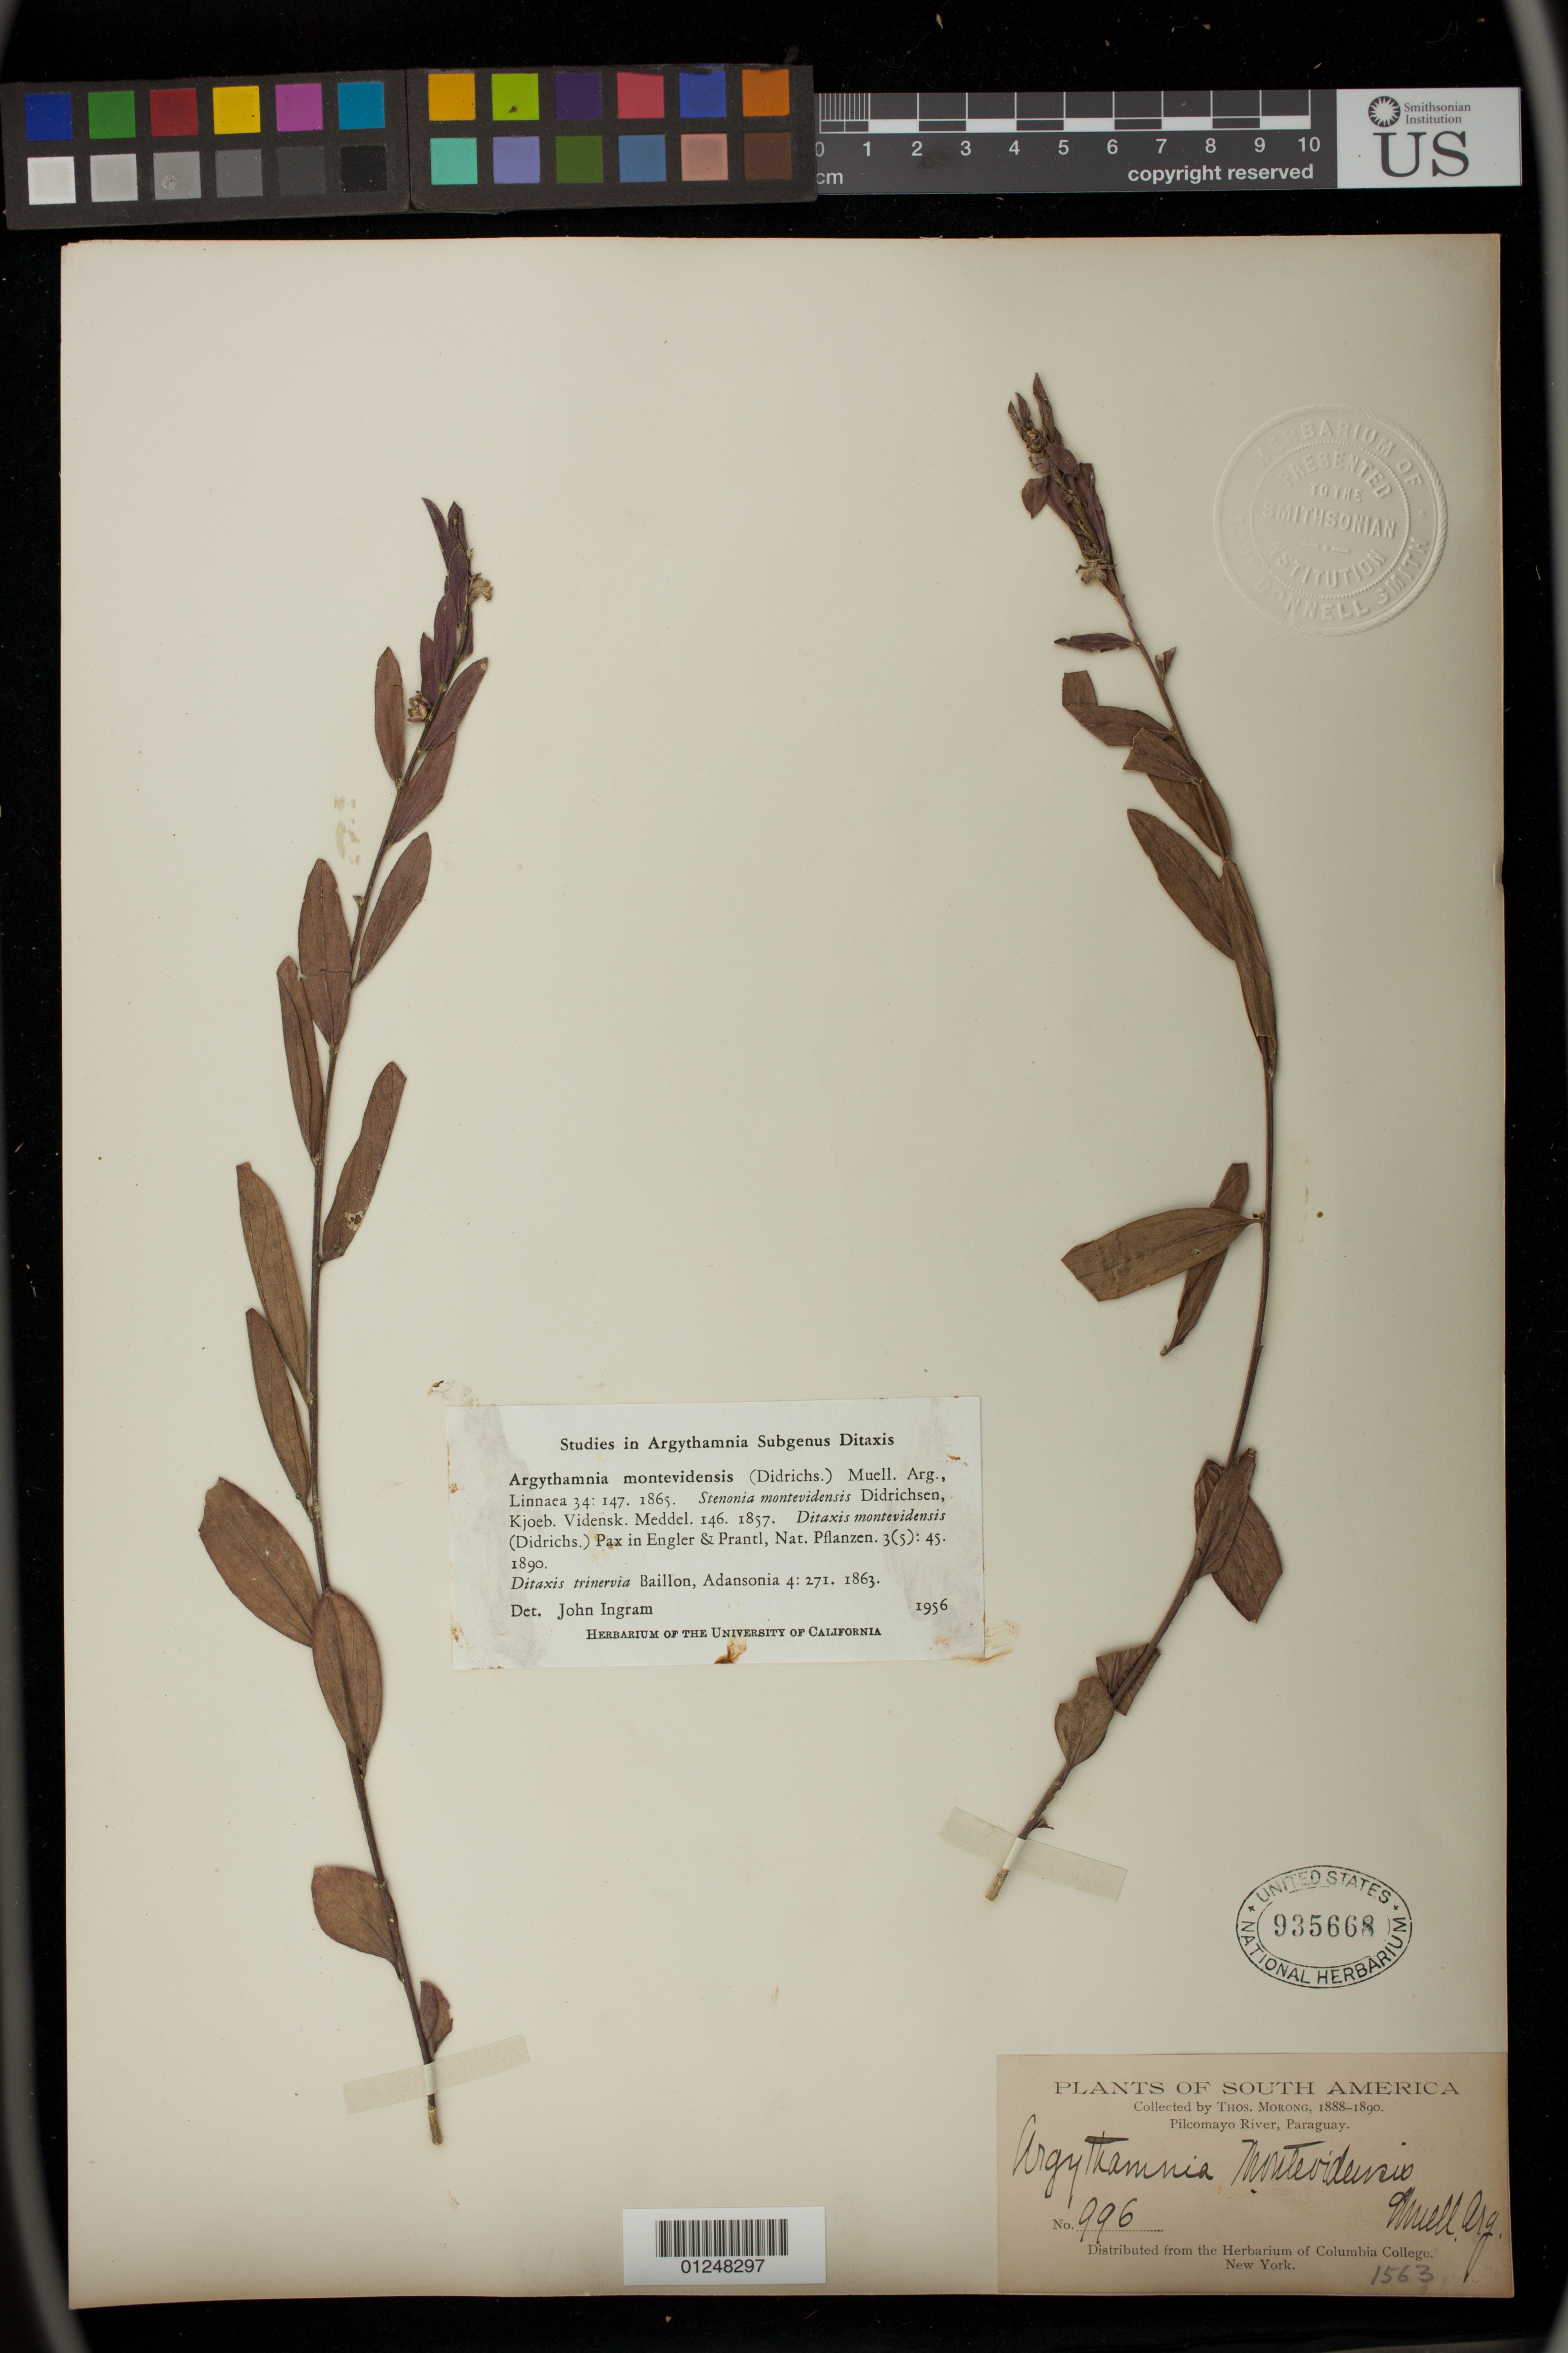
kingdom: Plantae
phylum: Tracheophyta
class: Magnoliopsida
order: Malpighiales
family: Euphorbiaceae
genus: Argythamnia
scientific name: Argythamnia montevidensis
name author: (Didr.) Müll. Arg.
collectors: T. Morong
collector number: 996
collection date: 1888/1890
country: Paraguay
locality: Pilcomayo River.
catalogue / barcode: US 935668